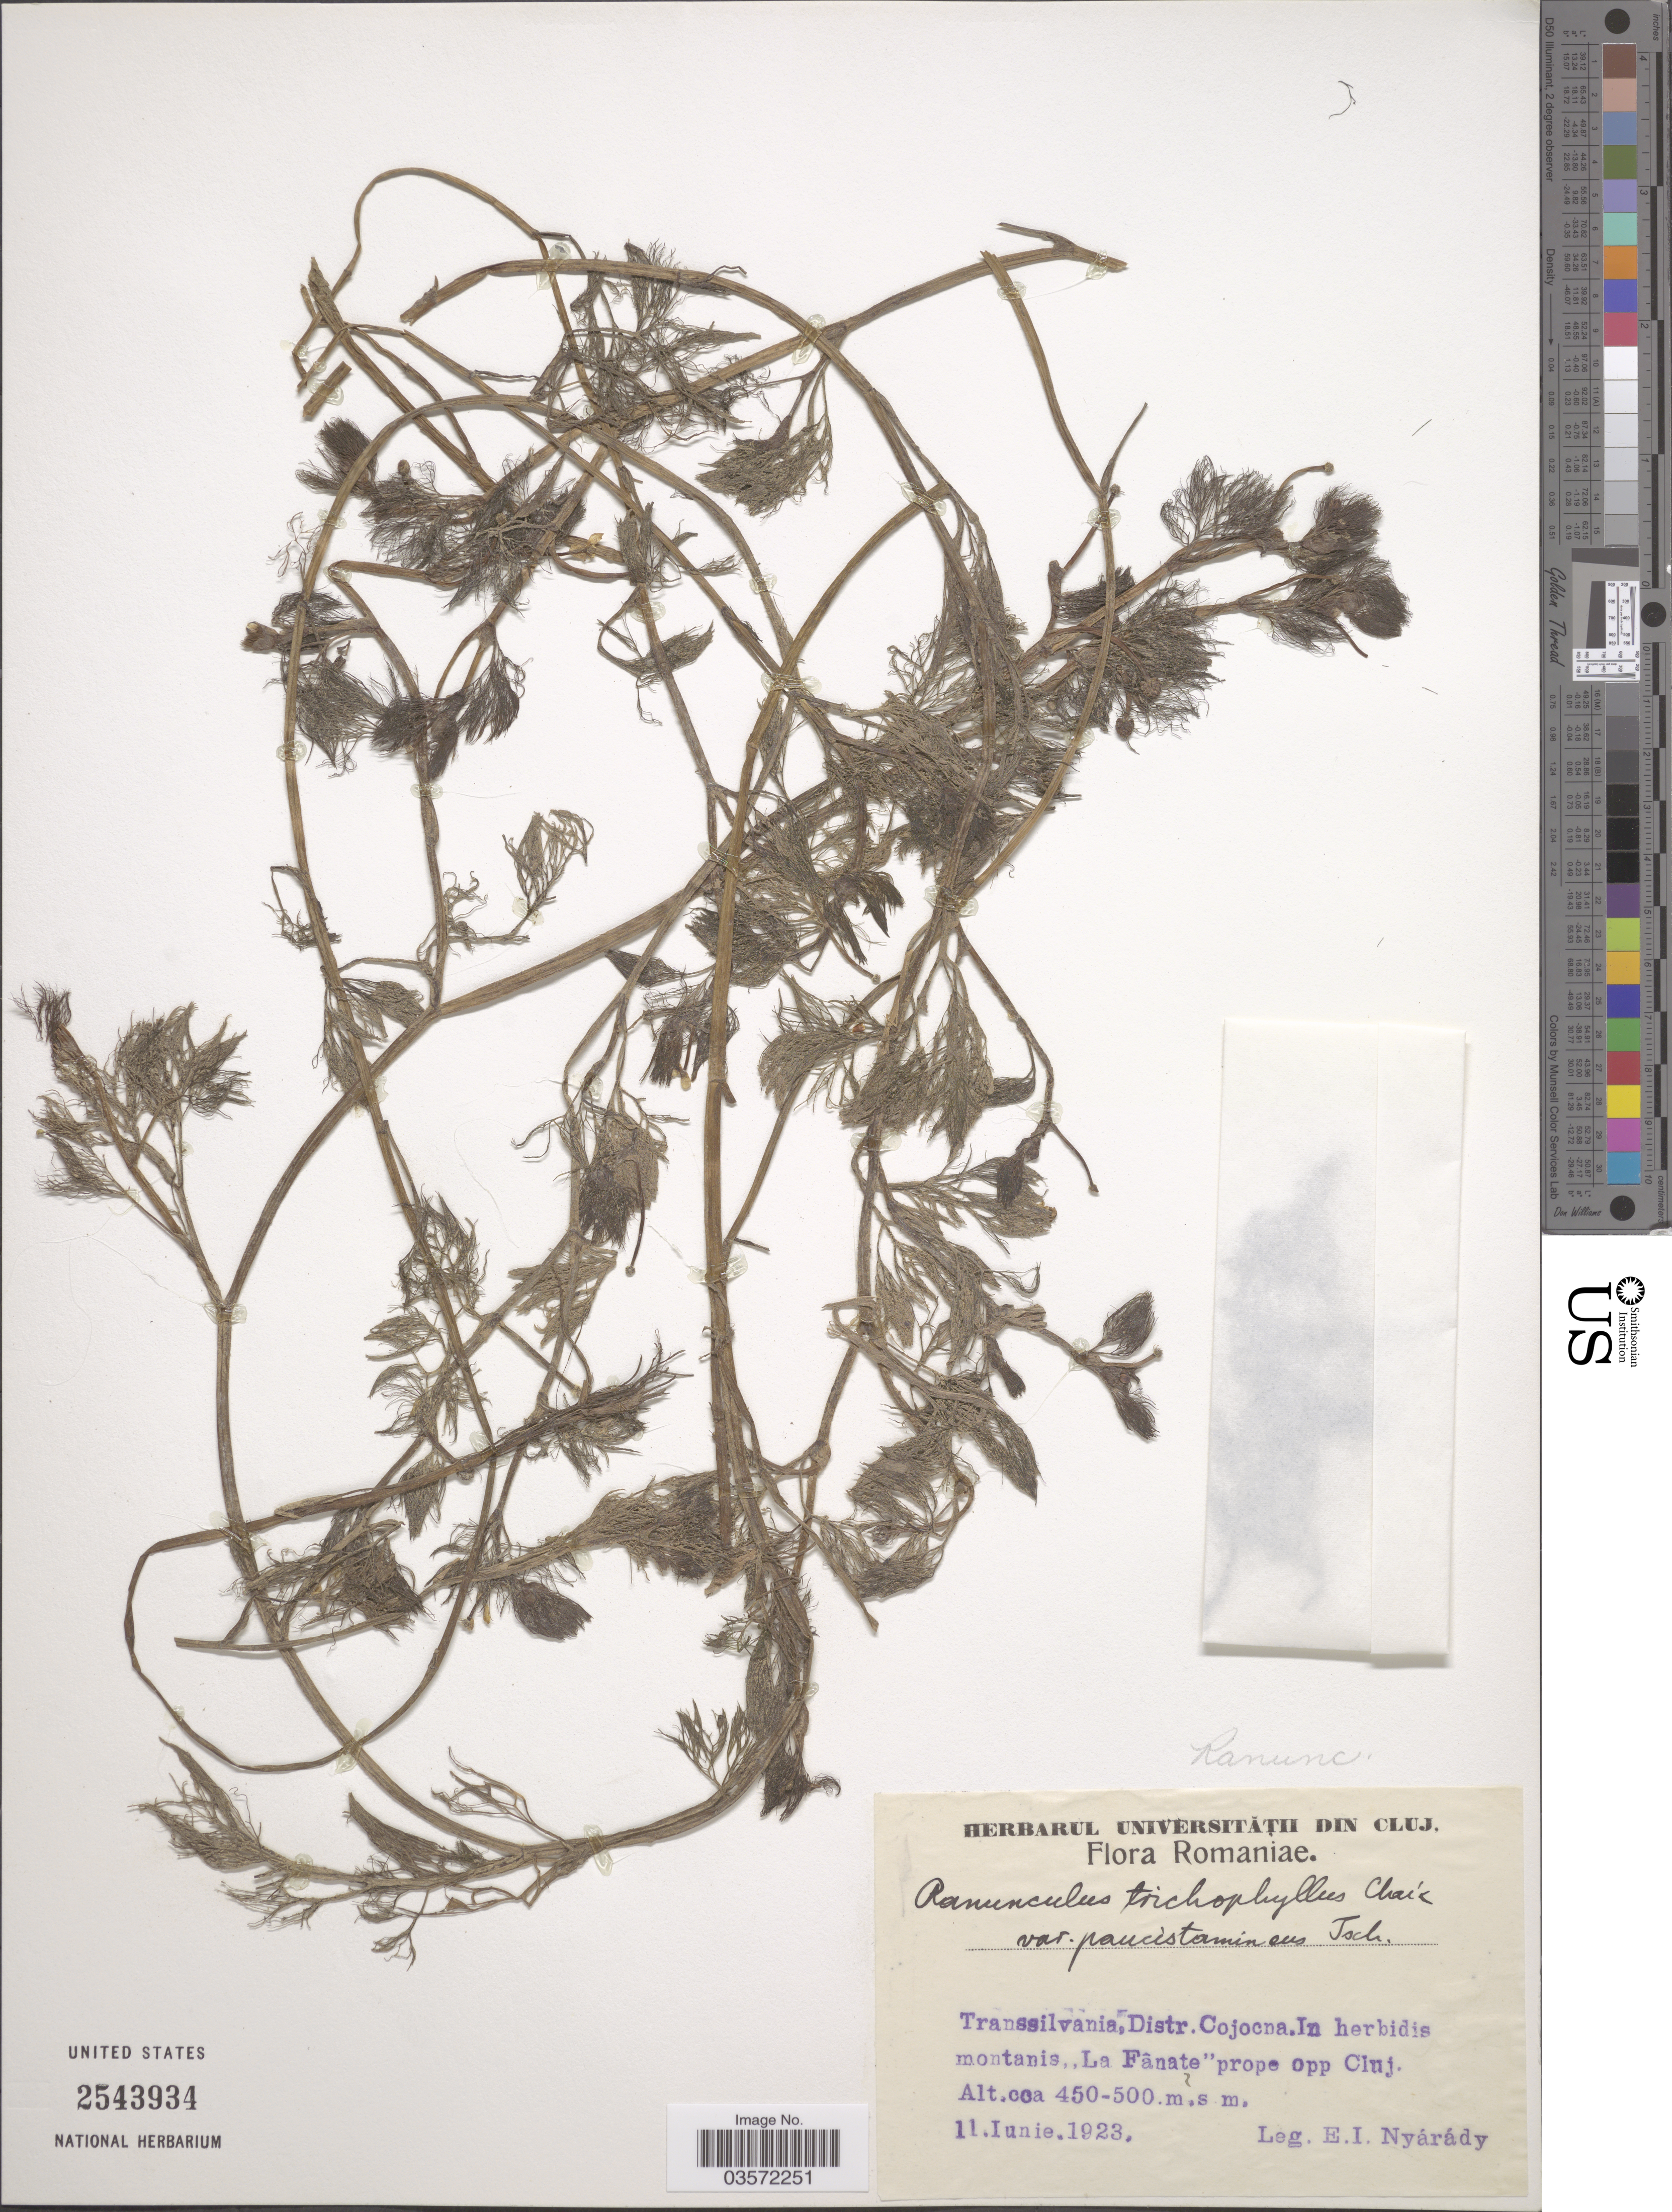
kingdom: Plantae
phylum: Tracheophyta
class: Magnoliopsida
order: Ranunculales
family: Ranunculaceae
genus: Ranunculus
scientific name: Ranunculus trichophyllus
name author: Chaix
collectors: E. Nyárády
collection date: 1923-06-11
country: Romania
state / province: Cluj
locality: Transsilvania, Distr. Cojocna. In herbidis montanis "La Fânate" prope Cluj.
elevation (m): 450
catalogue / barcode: US 2543934